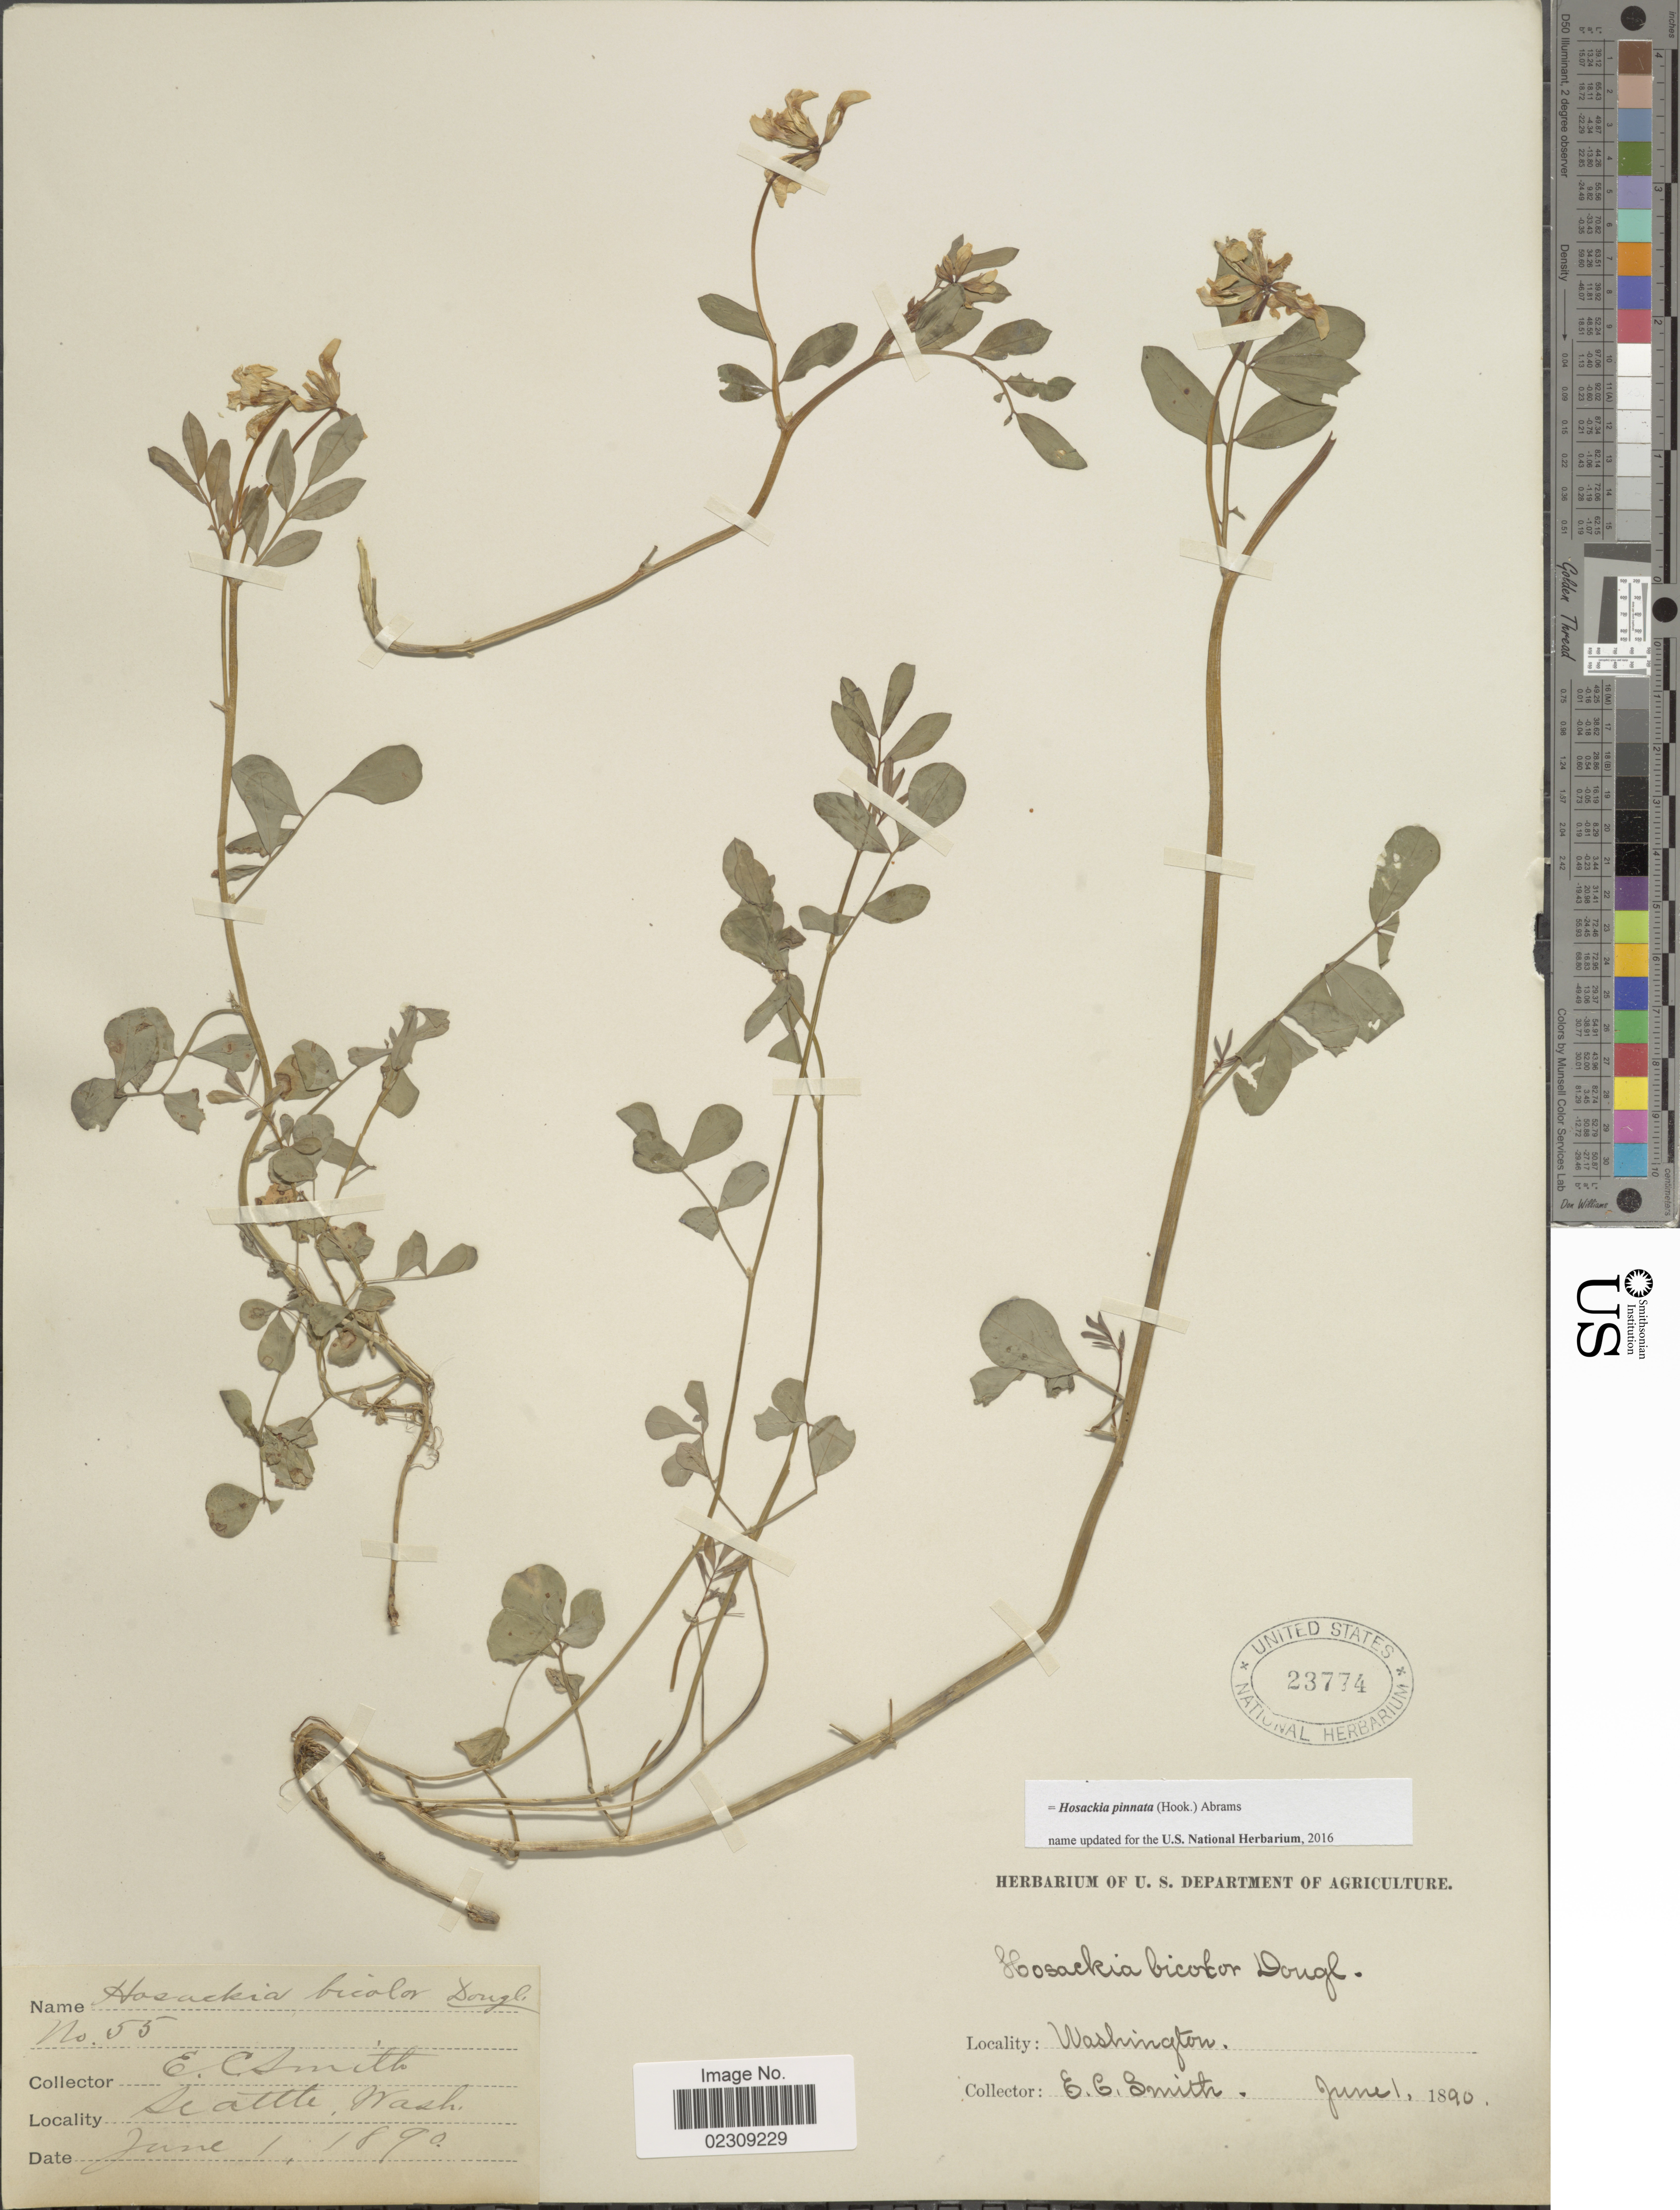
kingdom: Plantae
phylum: Tracheophyta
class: Magnoliopsida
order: Fabales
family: Fabaceae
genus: Hosackia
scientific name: Hosackia pinnata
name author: (Hook.) Abrams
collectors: E. Smith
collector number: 55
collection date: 1890-06-01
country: United States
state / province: Washington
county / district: King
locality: Seattle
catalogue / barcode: US 23774